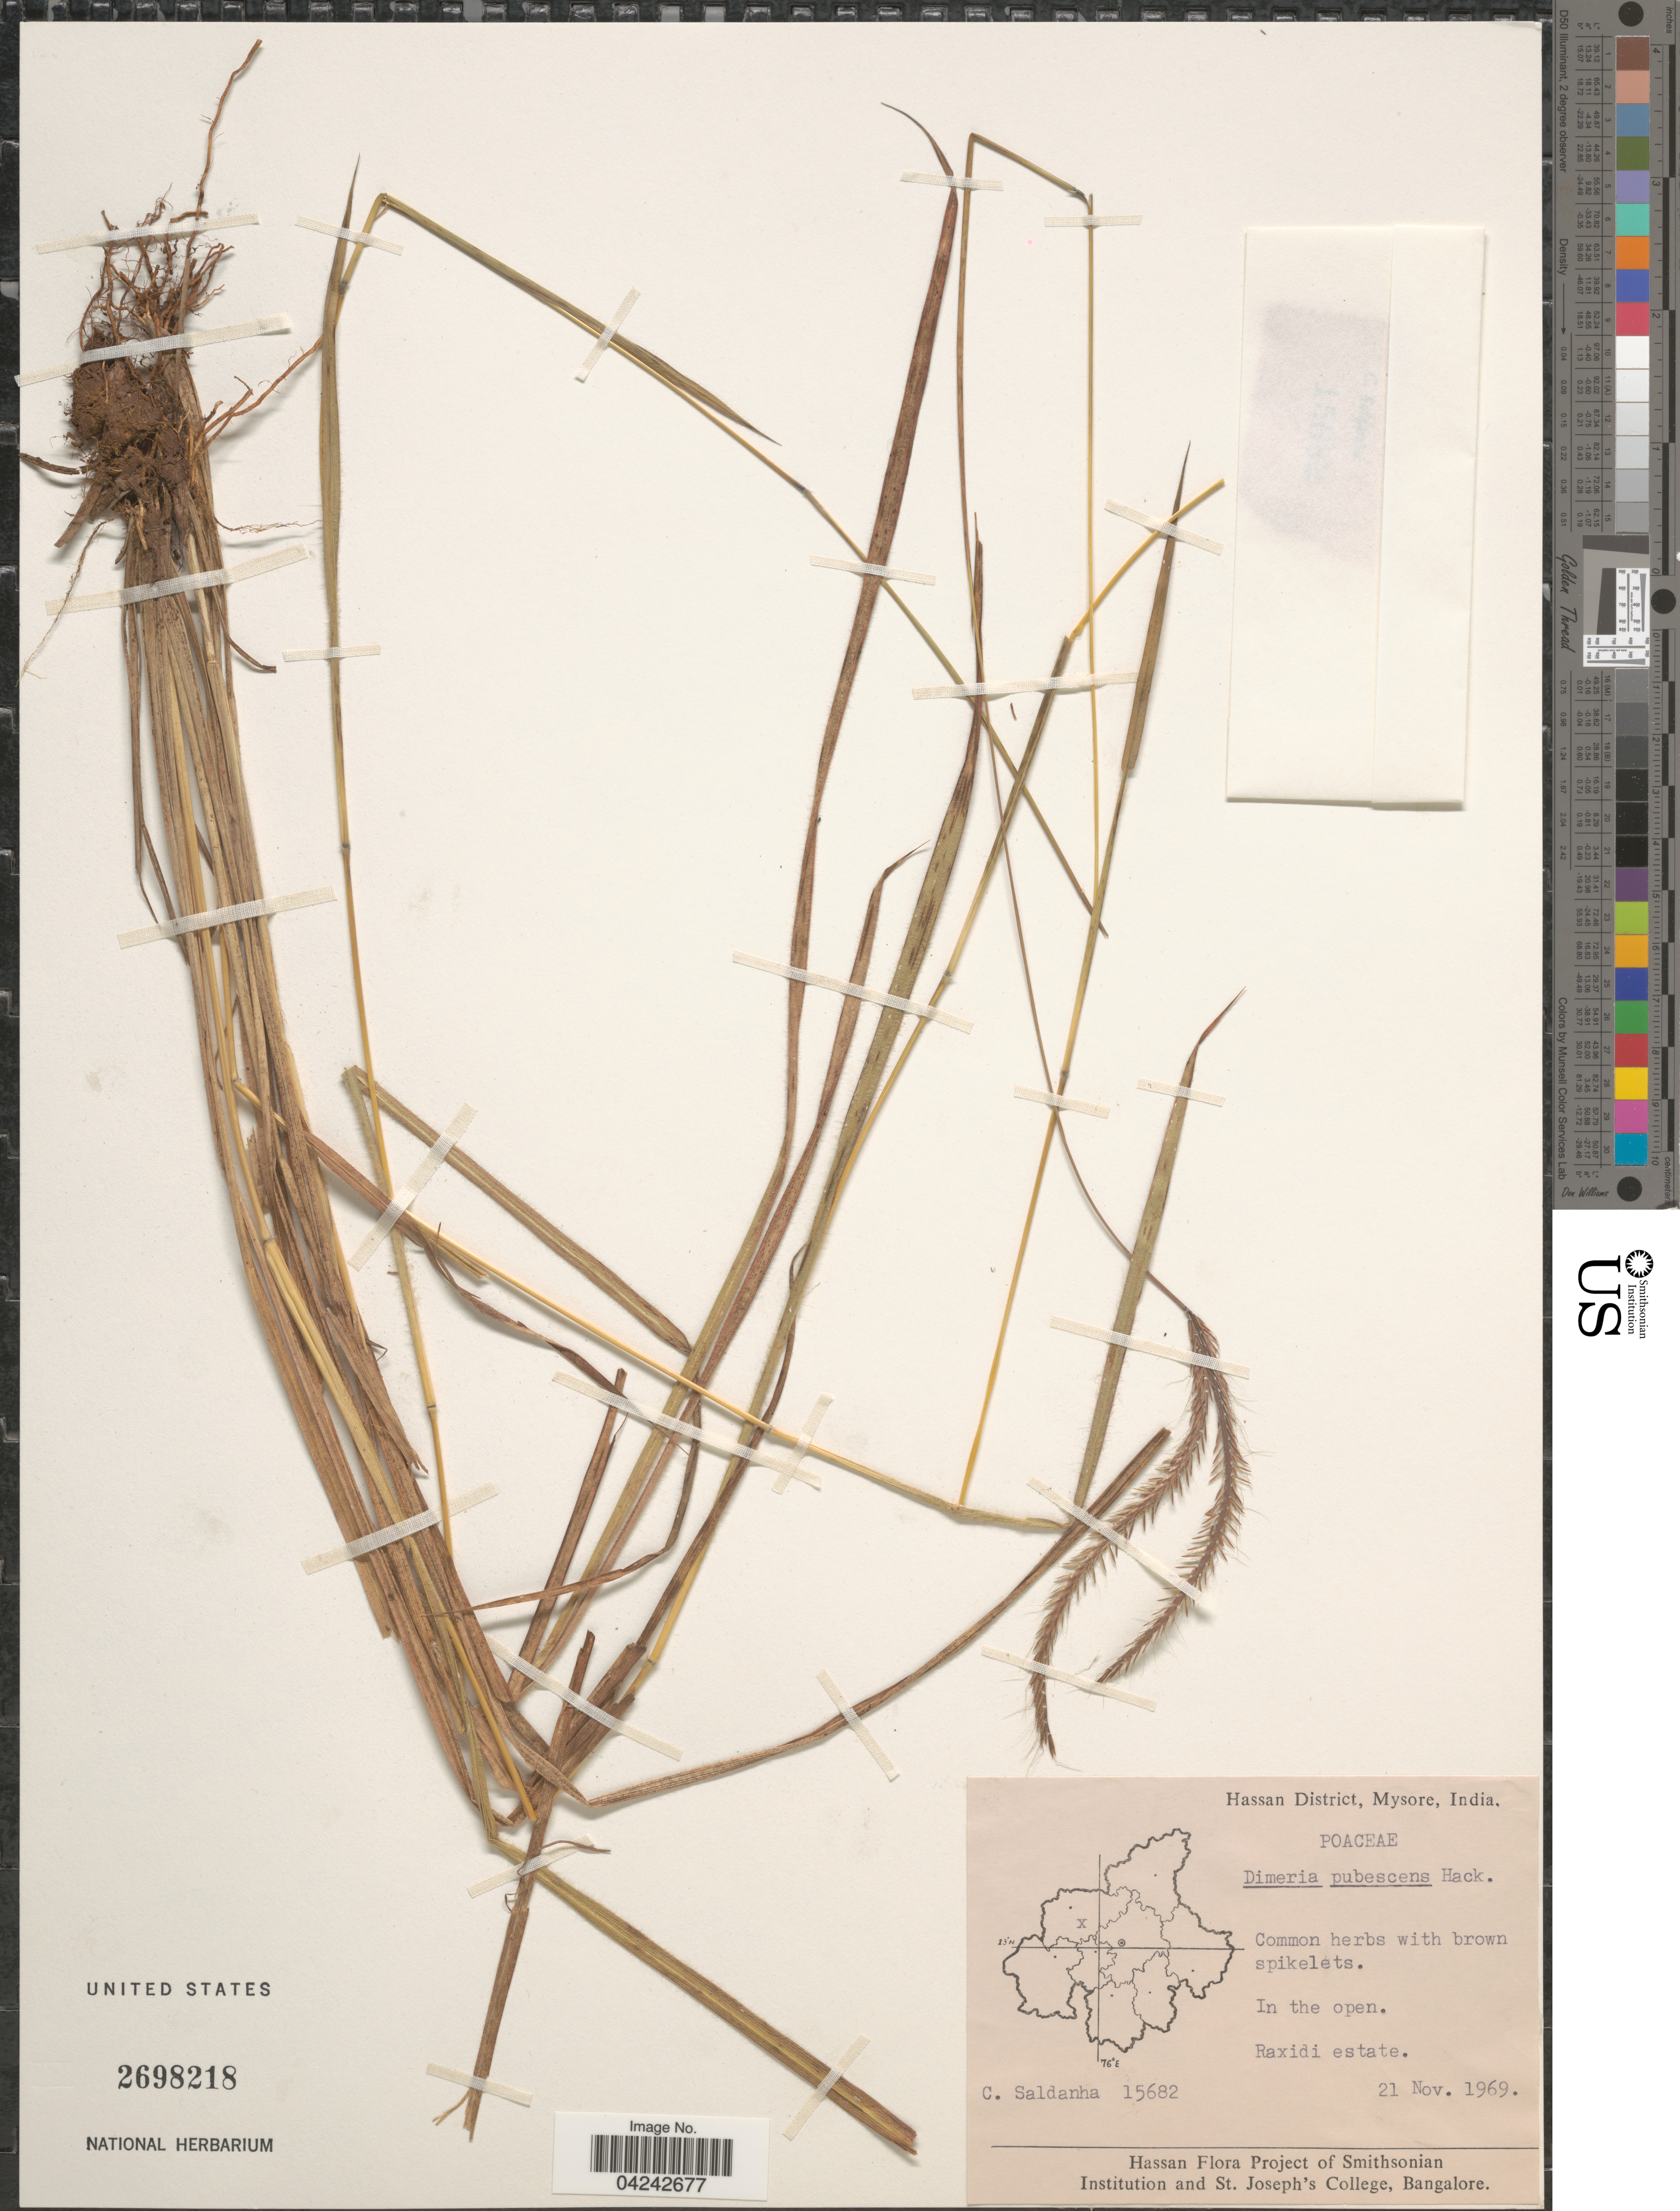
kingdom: Plantae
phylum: Tracheophyta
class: Liliopsida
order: Poales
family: Poaceae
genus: Dimeria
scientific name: Dimeria pubescens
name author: Hack.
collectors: C. Saldanha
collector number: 15682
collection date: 1969-11-21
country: India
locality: Hassan District, Mysore. Raxidi estate.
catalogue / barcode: US 2698218